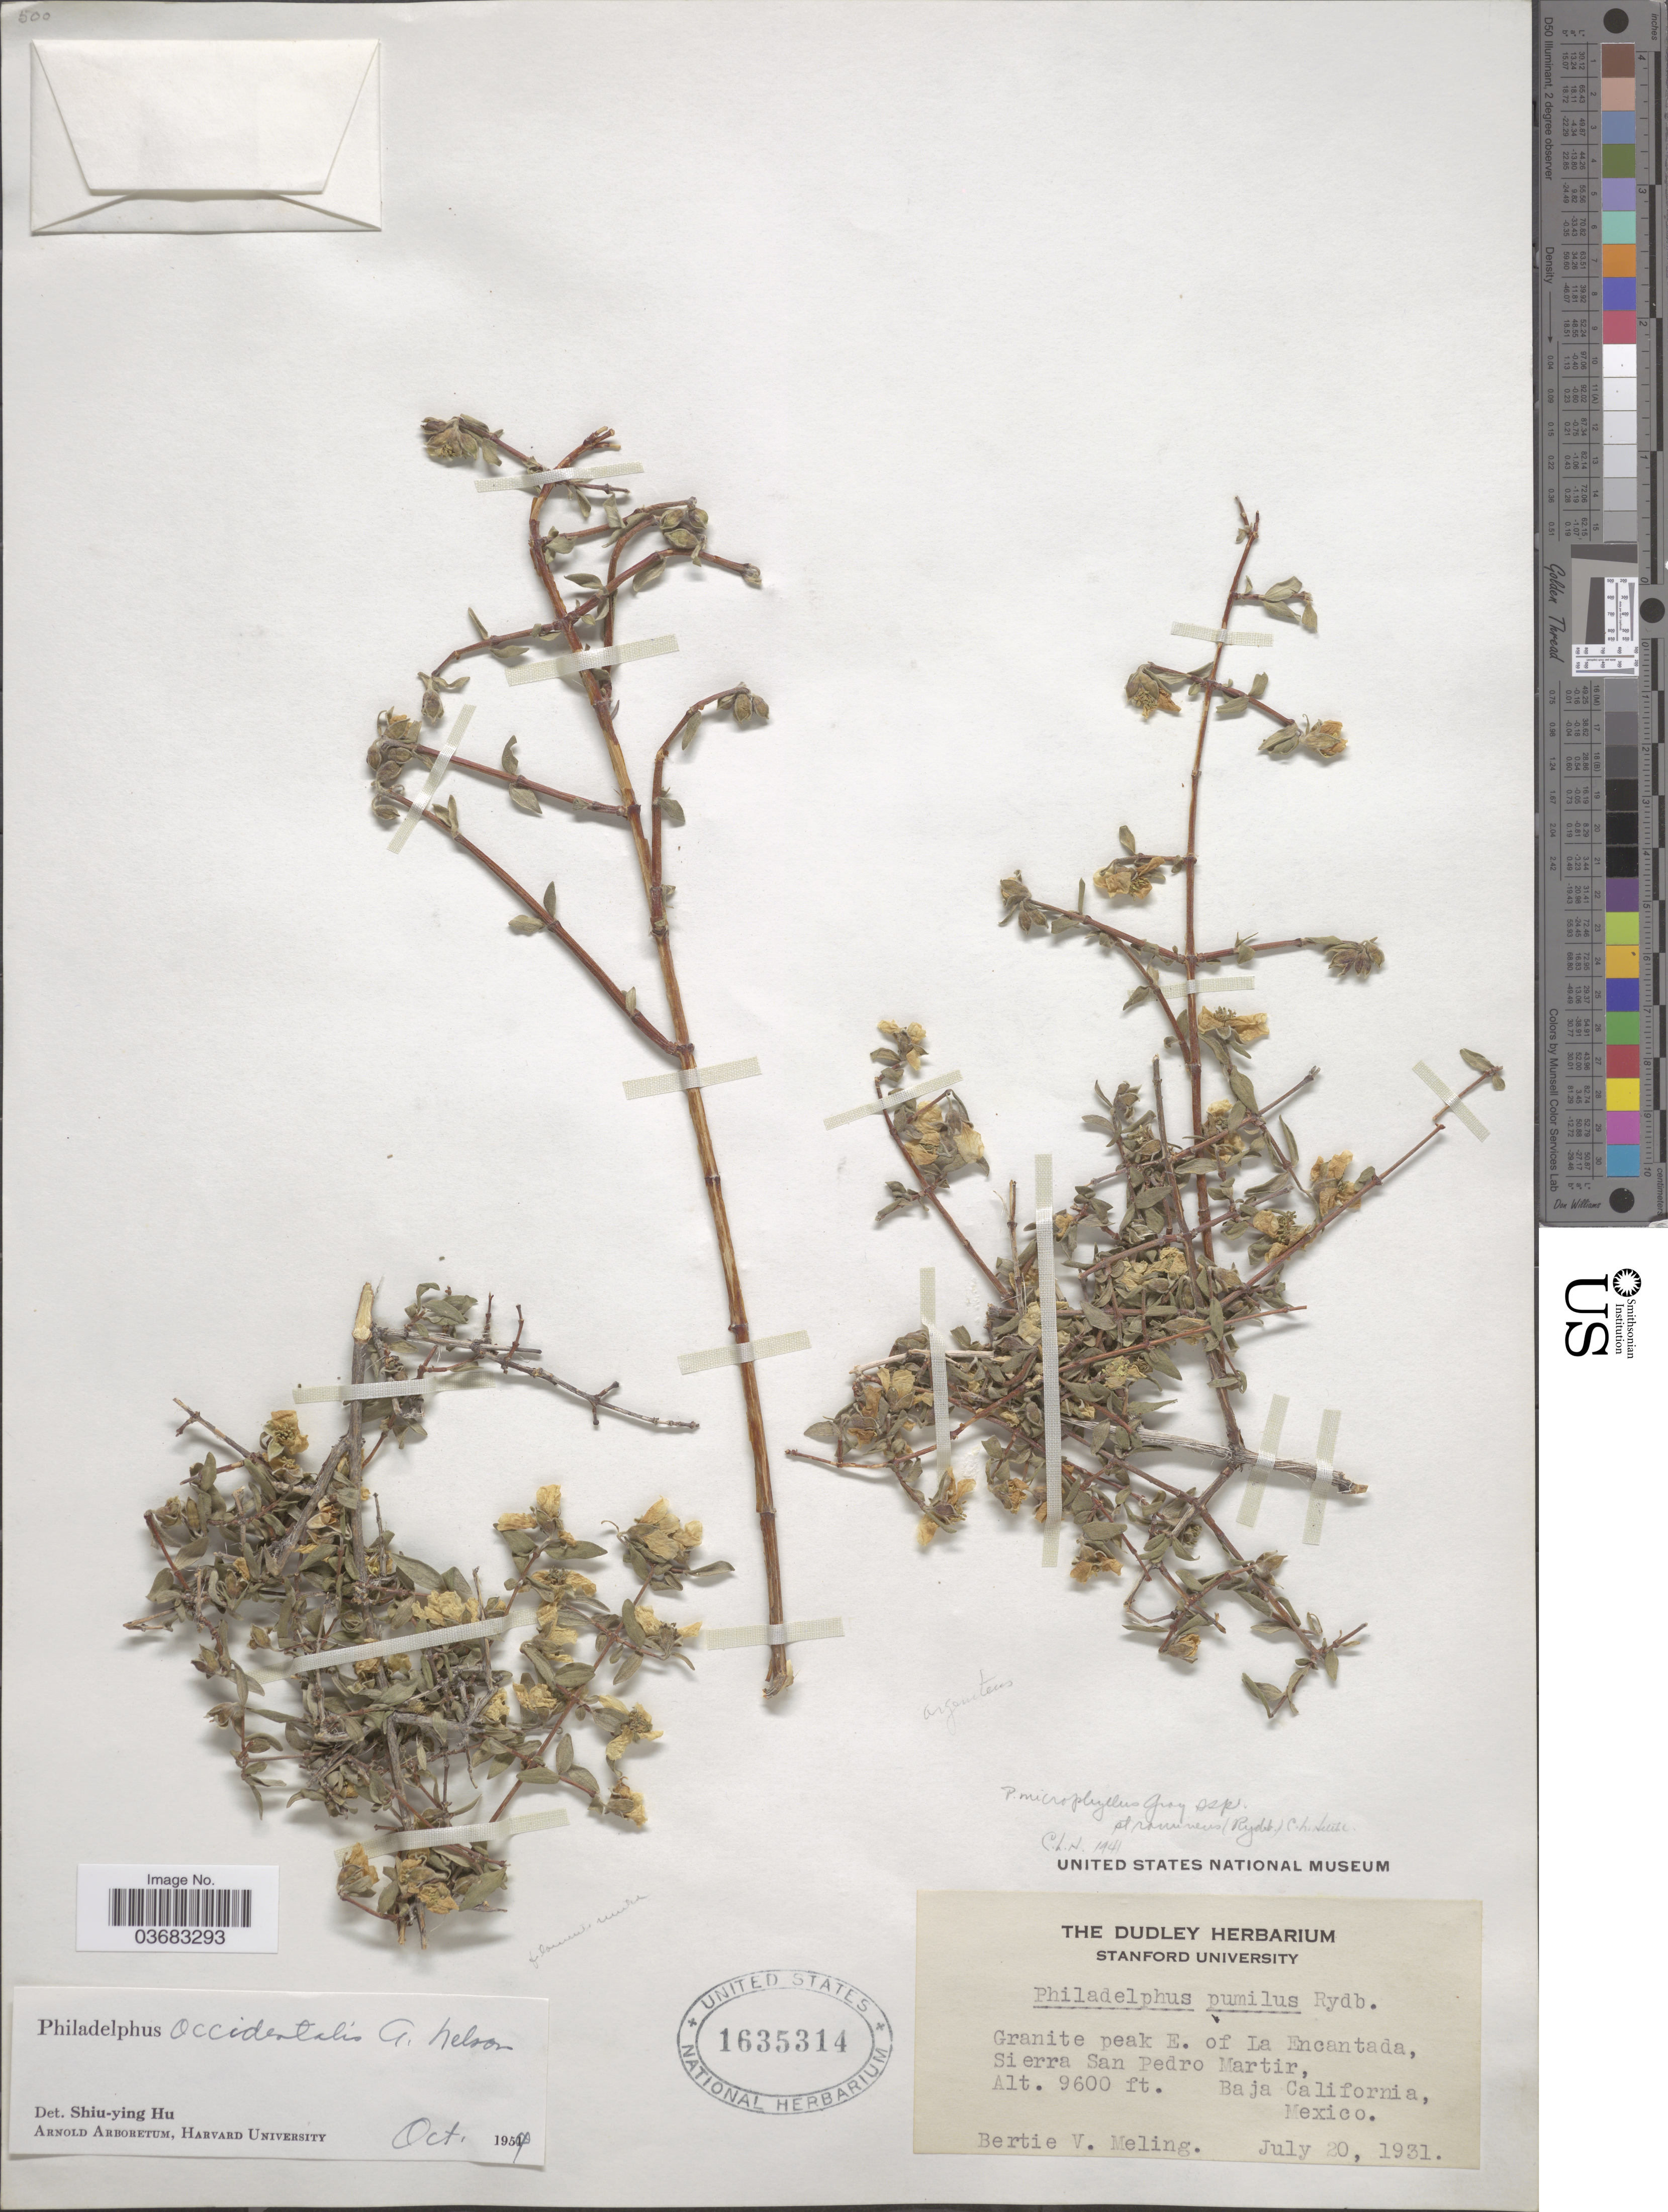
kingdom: Plantae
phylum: Tracheophyta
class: Magnoliopsida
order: Cornales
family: Hydrangeaceae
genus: Philadelphus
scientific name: Philadelphus occidentalis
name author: A. Nelson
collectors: B. Meling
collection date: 1931-07-20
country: Mexico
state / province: Baja California Norte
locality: Granite peak E. of La Encantada, Sierra San Pedro Martir.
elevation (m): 2926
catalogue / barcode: US 1635314